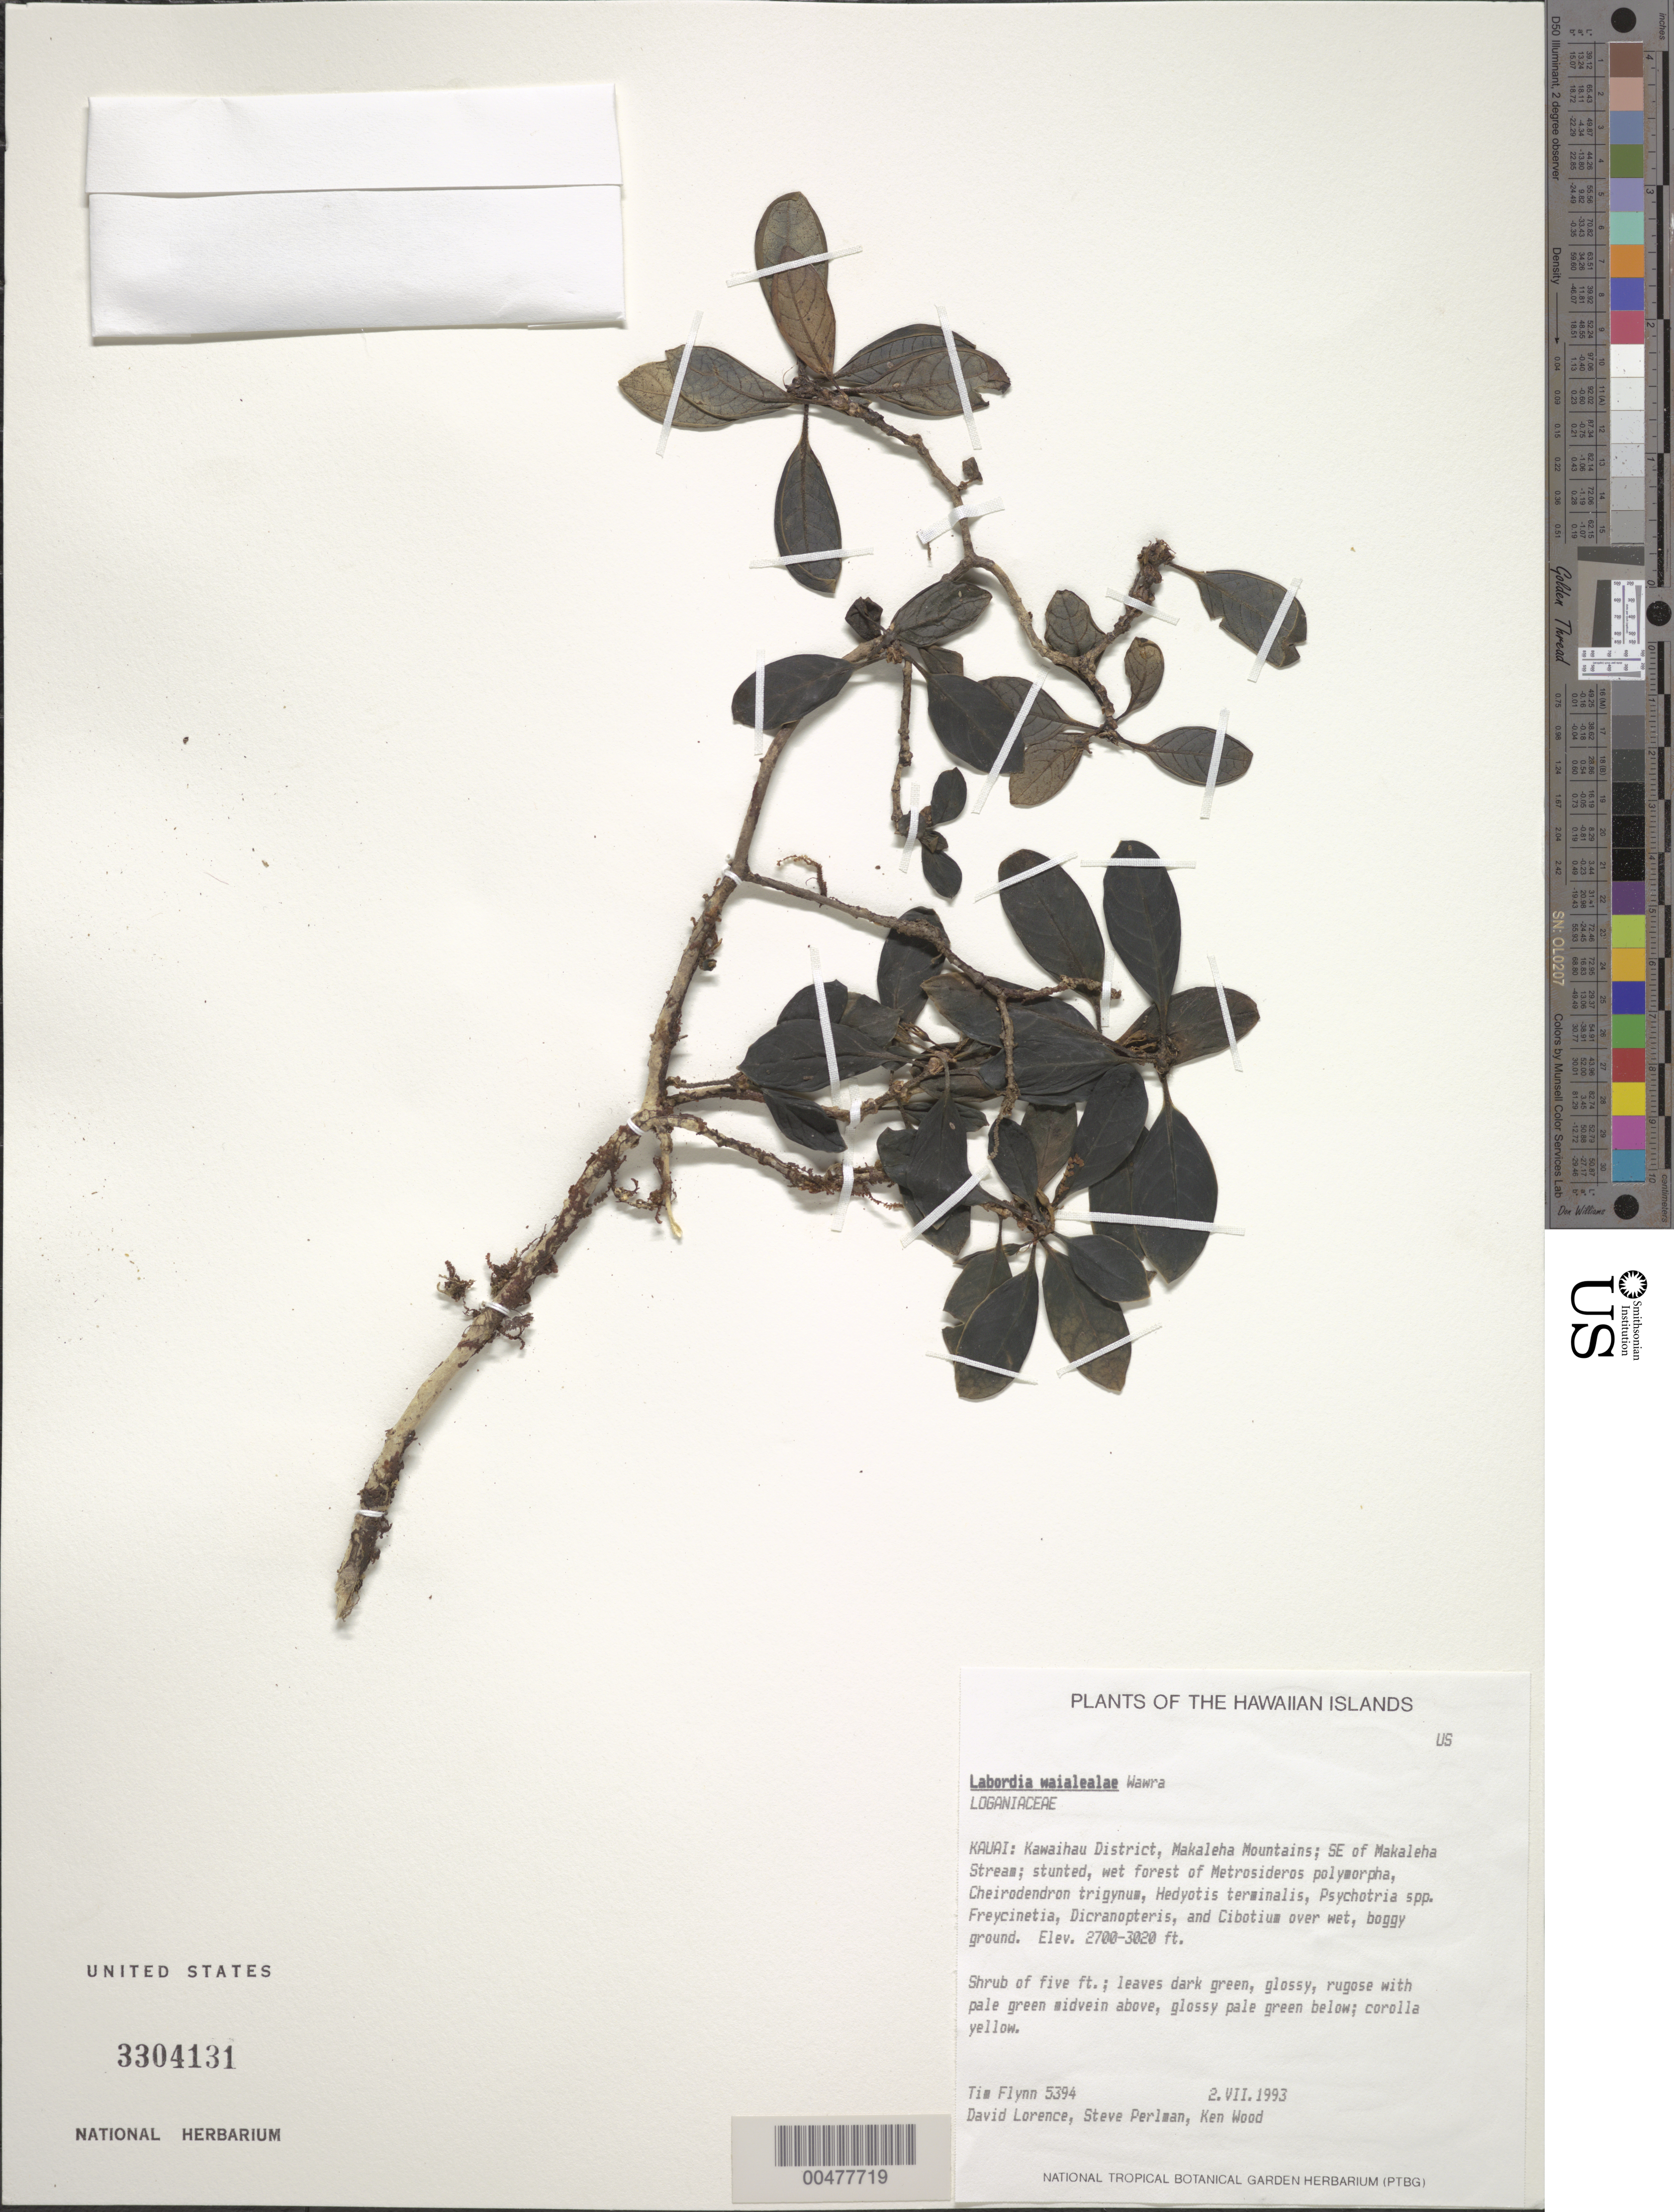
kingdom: Plantae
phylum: Tracheophyta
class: Magnoliopsida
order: Gentianales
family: Loganiaceae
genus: Geniostoma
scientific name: Geniostoma waialealae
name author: (Wawra) Byng & Christenh.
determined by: Wagner, W. L., (BOT), Smithsonian Institution - National Museum of Natural History (UNITED STATES)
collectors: T. W. Flynn, D. Lorence, S. P. Perlman & K. Wood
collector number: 5394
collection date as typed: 2 Jul 1993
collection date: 1993-07-02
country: United States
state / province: Hawaii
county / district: Kauai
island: Kaua'i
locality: Kawaihau Dist., Makaleha Mts., SE of Makaleha Stream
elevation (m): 823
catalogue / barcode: US 3304131